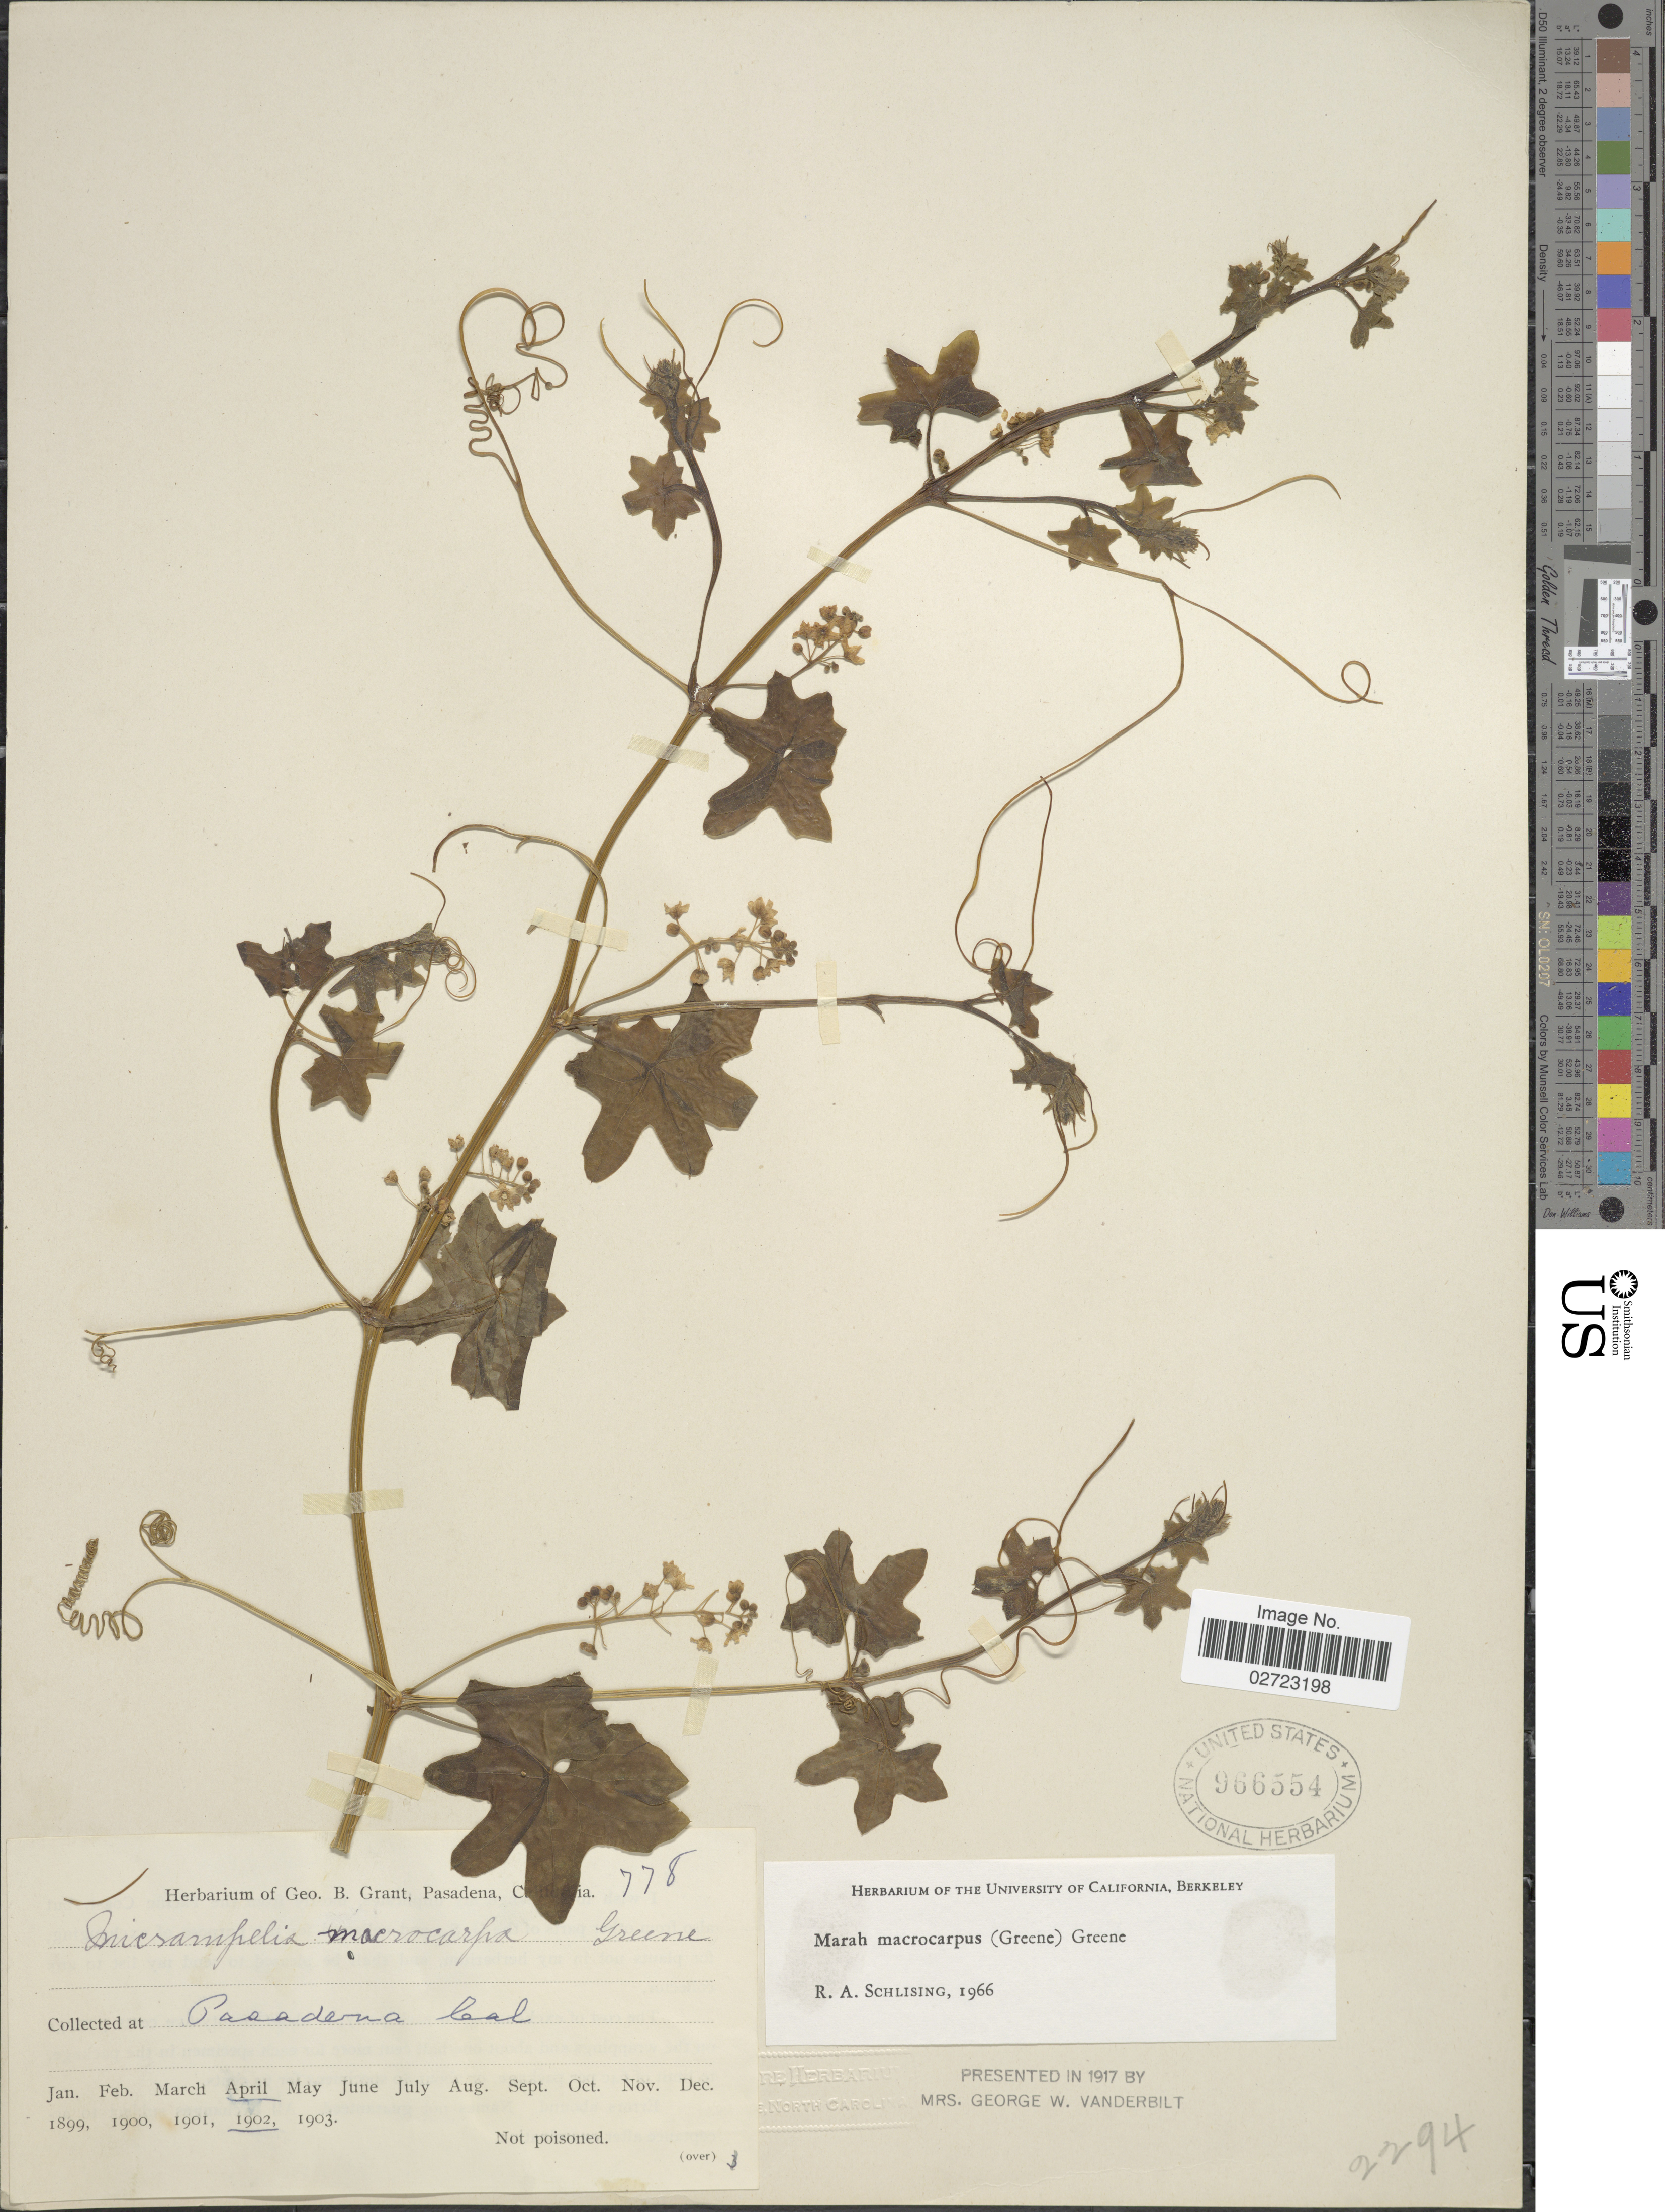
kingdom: Plantae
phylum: Tracheophyta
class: Magnoliopsida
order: Cucurbitales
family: Cucurbitaceae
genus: Marah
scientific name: Marah macrocarpa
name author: (Greene) Greene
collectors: ex herb. Geo. B. Grant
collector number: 778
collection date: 1902-04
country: United States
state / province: California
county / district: Los Angeles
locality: Pasadena.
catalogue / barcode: US 966554